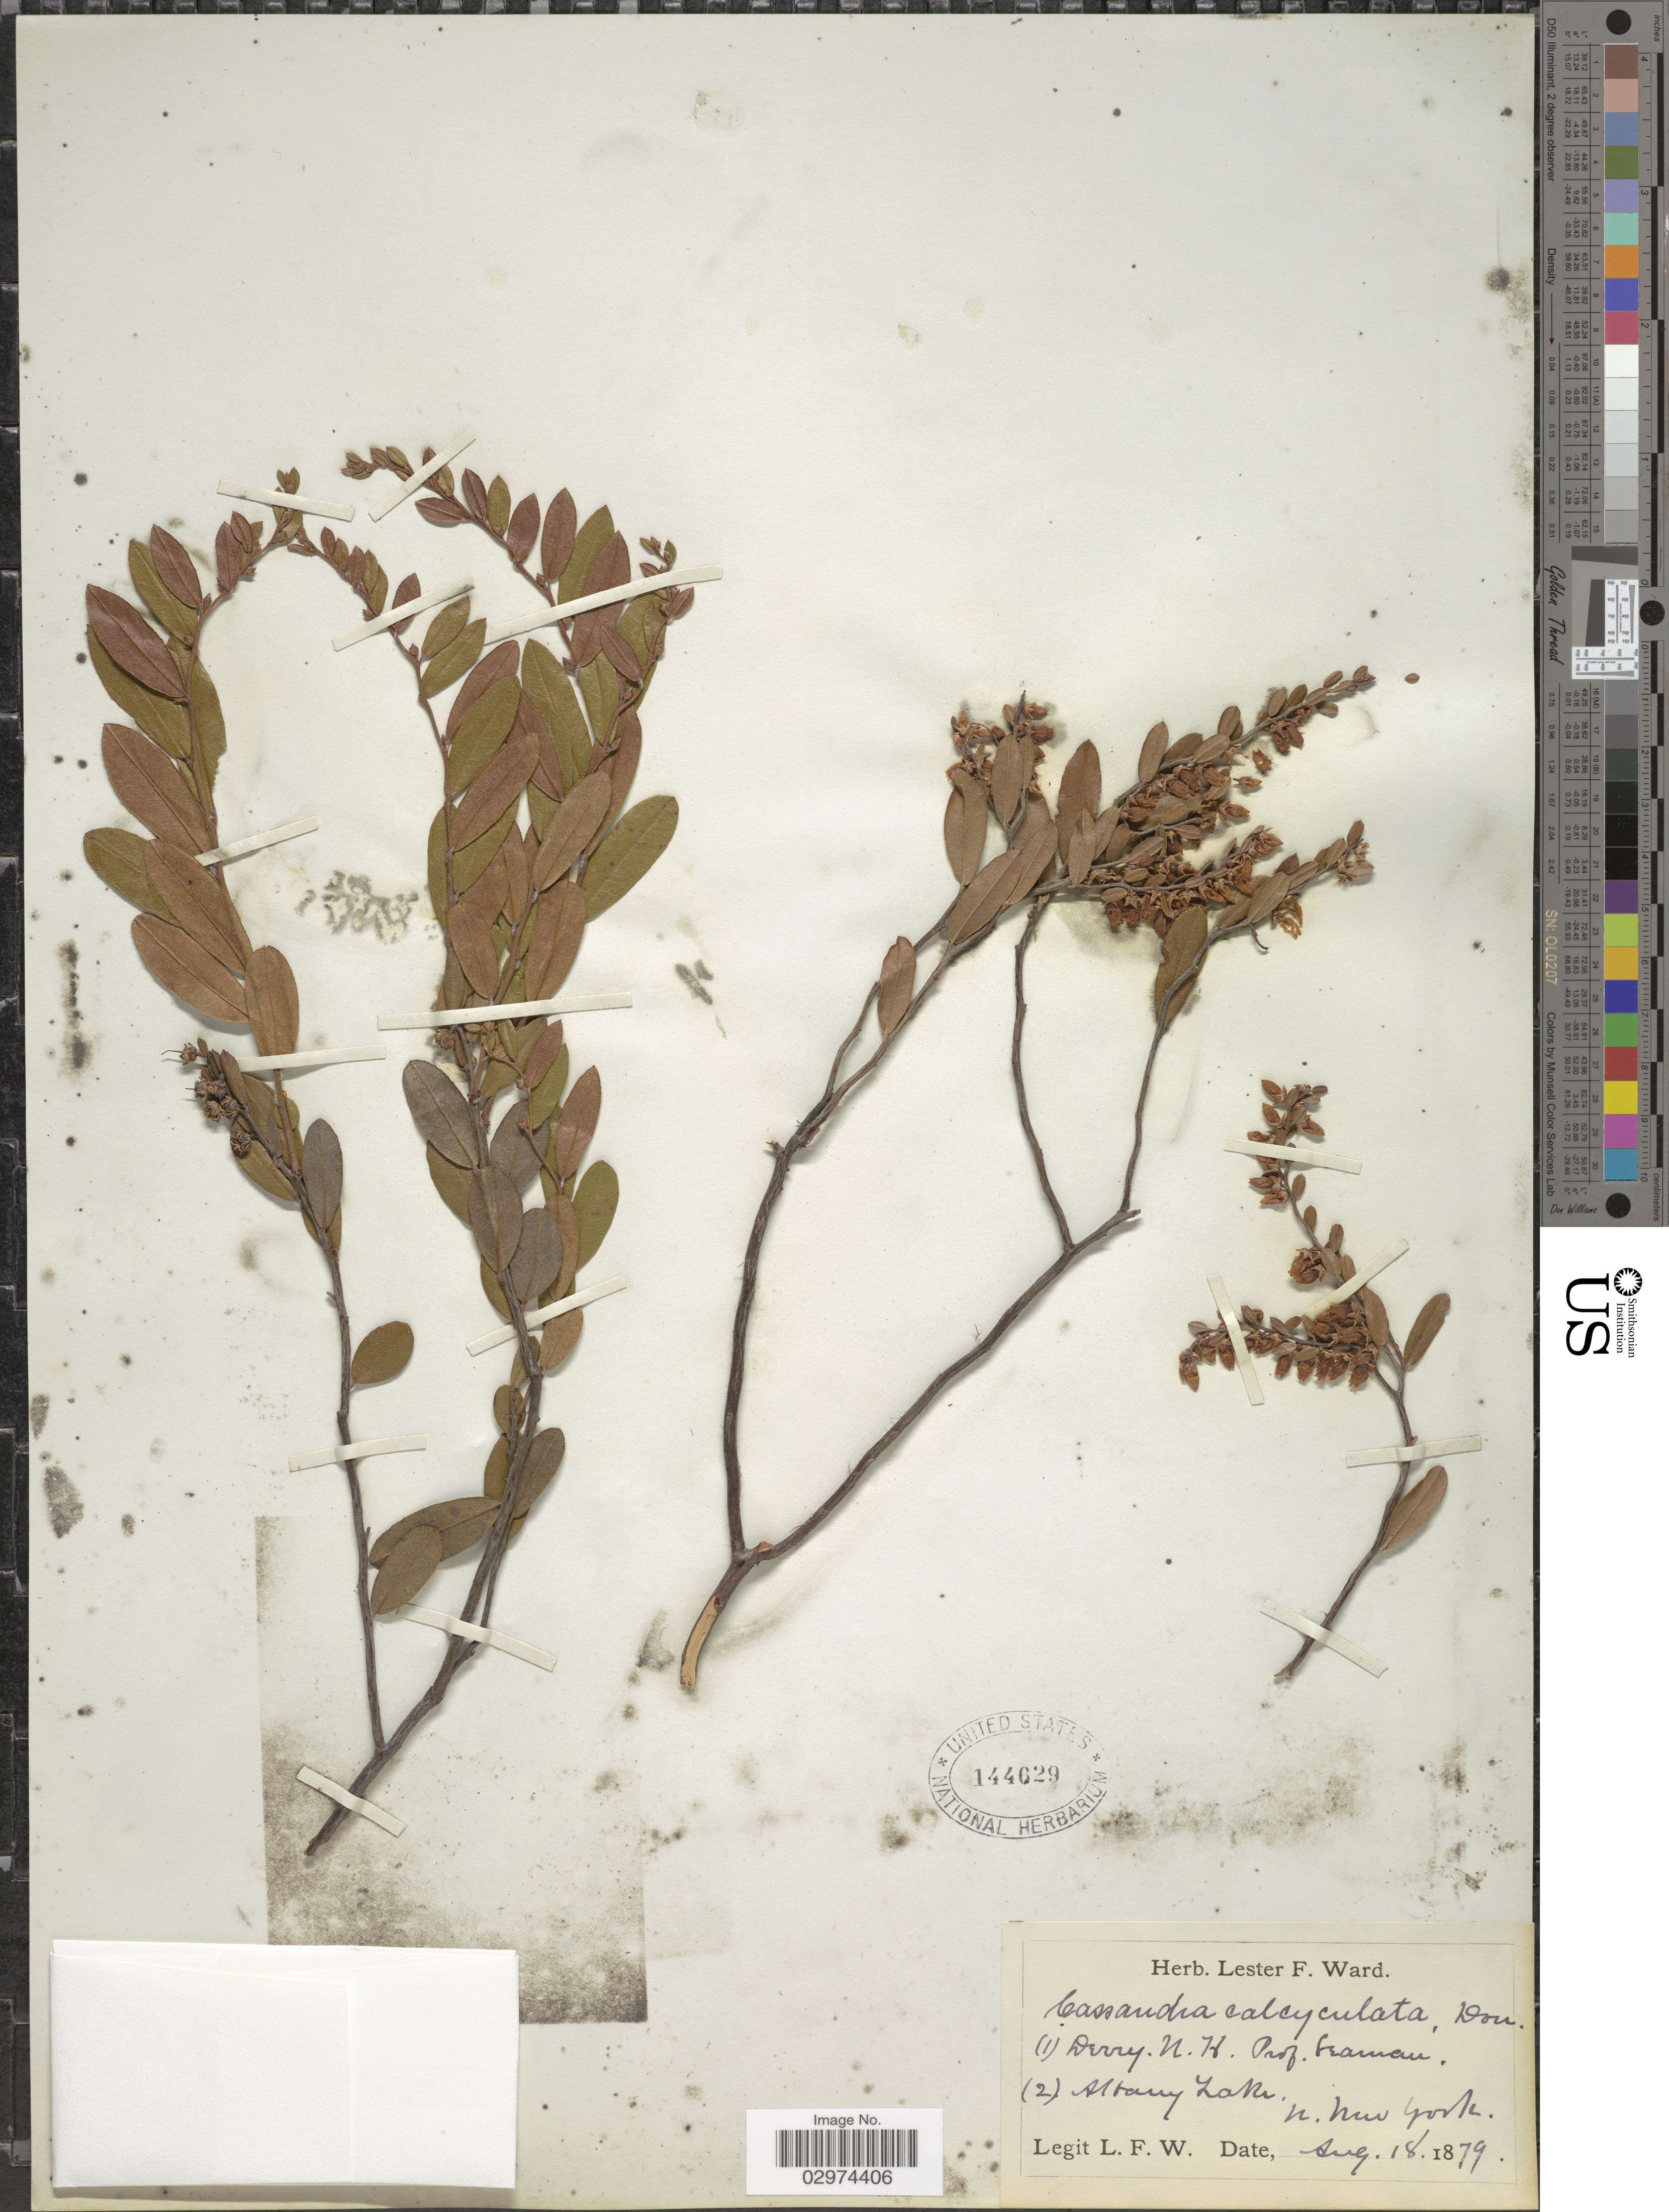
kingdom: Plantae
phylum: Tracheophyta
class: Magnoliopsida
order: Ericales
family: Ericaceae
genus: Chamaedaphne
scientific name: Chamaedaphne calyculata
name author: (L.) Moench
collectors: L. F. Ward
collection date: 1879-08-18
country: United States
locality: Derry. N.H. Prof. Seaman. Albany Lake. N. New York.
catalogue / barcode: US 144029